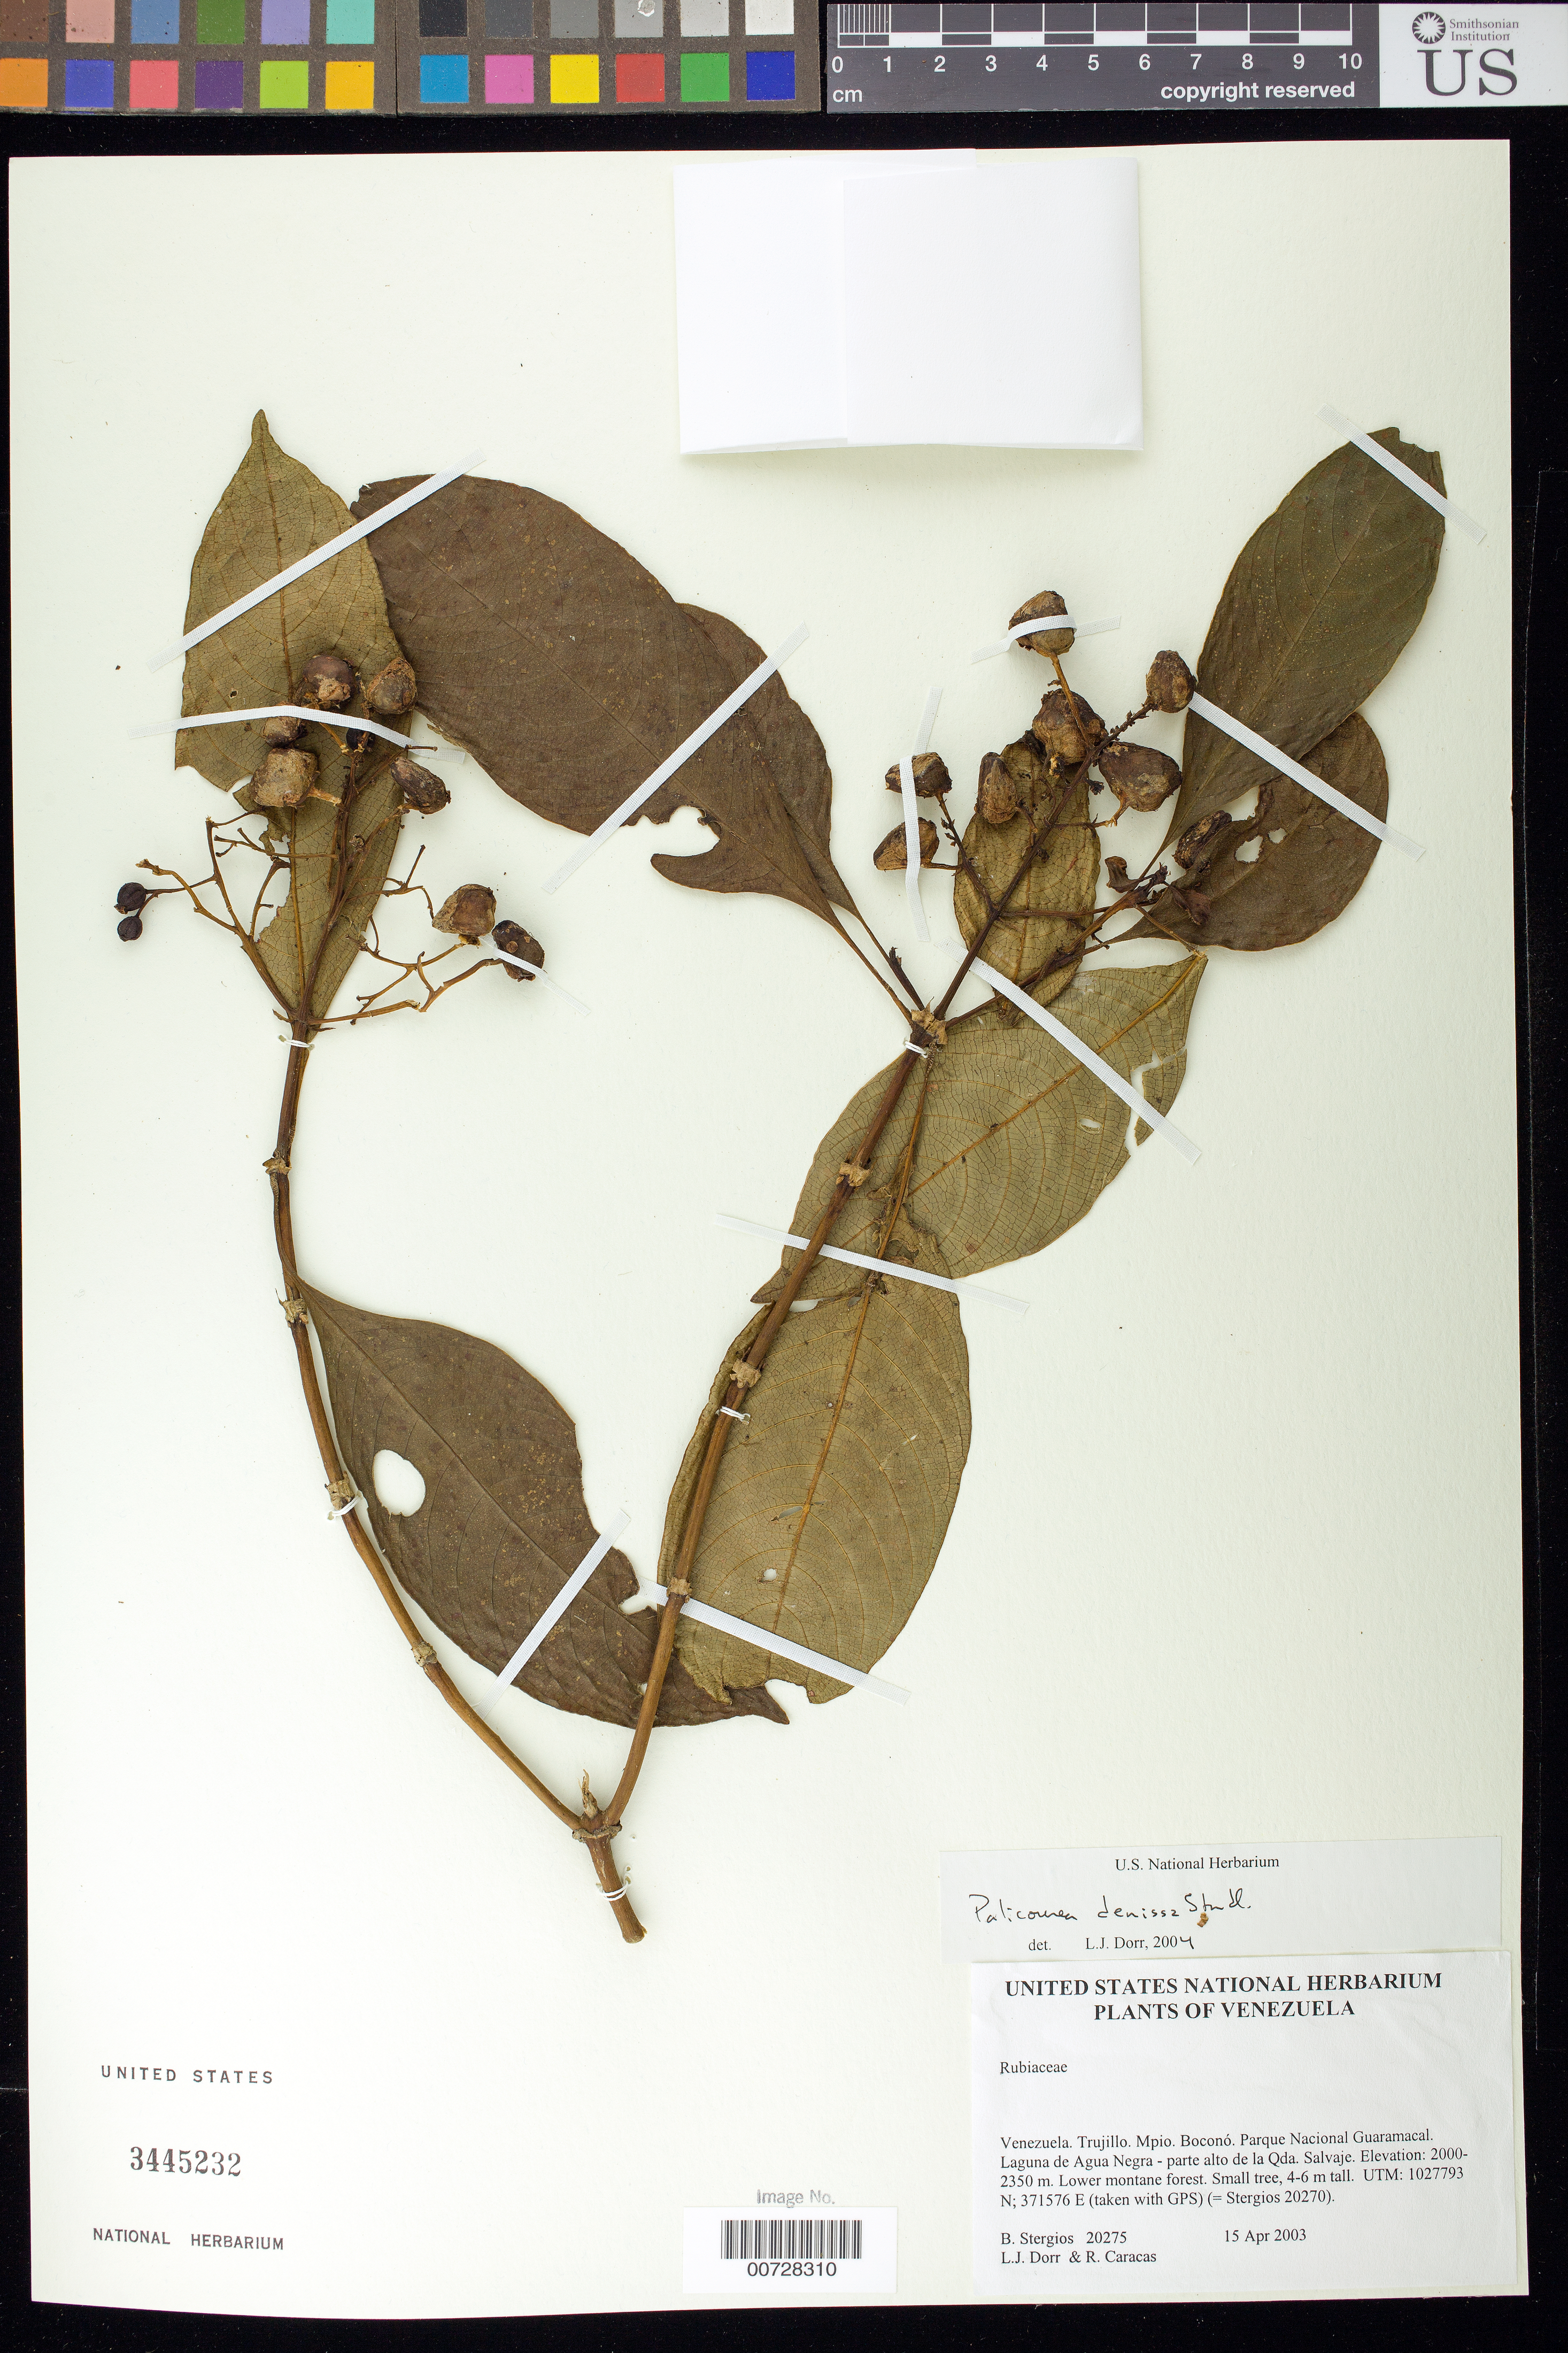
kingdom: Plantae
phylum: Tracheophyta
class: Magnoliopsida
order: Gentianales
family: Rubiaceae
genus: Palicourea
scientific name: Palicourea demissa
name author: Standl.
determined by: Dorr, L. J., (BOT), Smithsonian Institution - National Museum of Natural History (UNITED STATES)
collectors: B. G. Stergios, L. J. Dorr & R. Caracas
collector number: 20275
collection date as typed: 15 Apr 2003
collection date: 2003-04-15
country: Venezuela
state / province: Trujillo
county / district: Boconó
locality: Parque Nacional Guaramacal, Laguna de Agua Negra - parte alto de la Qda. Salvaje.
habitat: Lower montane forest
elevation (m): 2000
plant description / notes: MO, PORT, US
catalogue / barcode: US 3445232